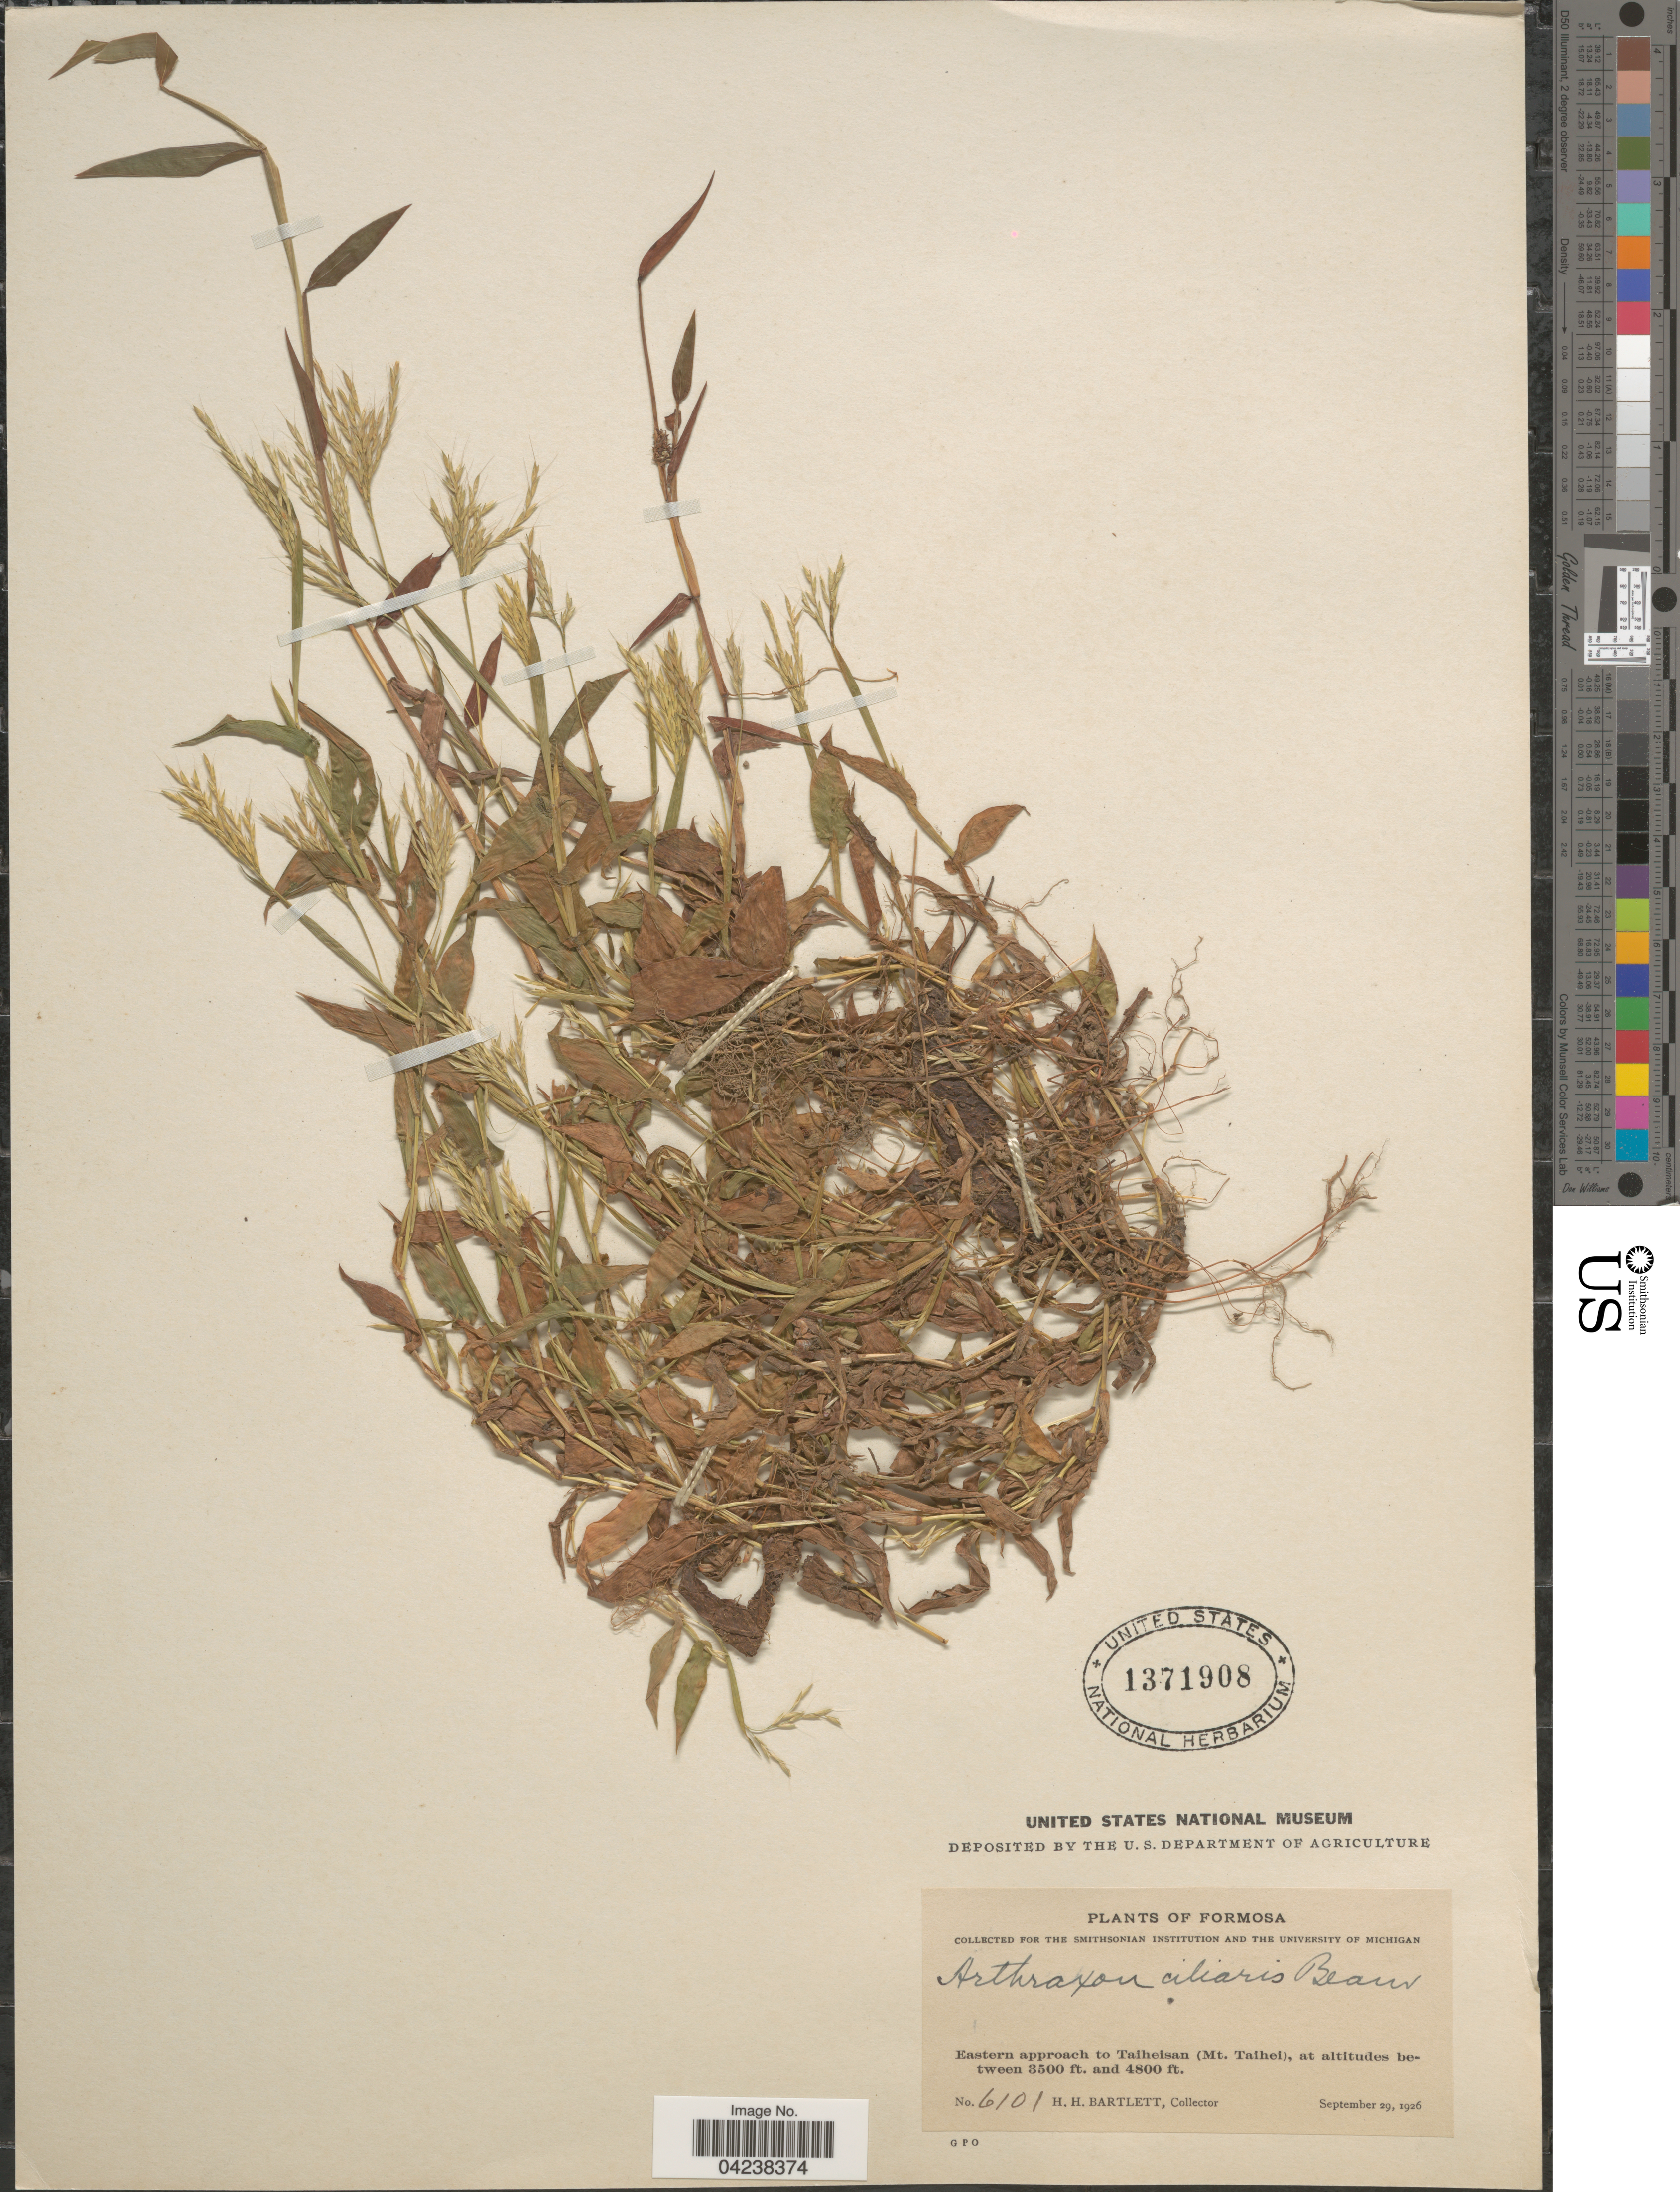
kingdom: Plantae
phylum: Tracheophyta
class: Liliopsida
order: Poales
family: Poaceae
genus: Arthraxon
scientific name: Arthraxon hispidus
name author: (Thunb.) Makino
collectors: H. H. Bartlett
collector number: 6101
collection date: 1926-09-29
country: Taiwan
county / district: Yilan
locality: Formosa. Eastern approach to Taiheisan (Mt. Taihei).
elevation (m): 1067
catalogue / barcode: US 1371908